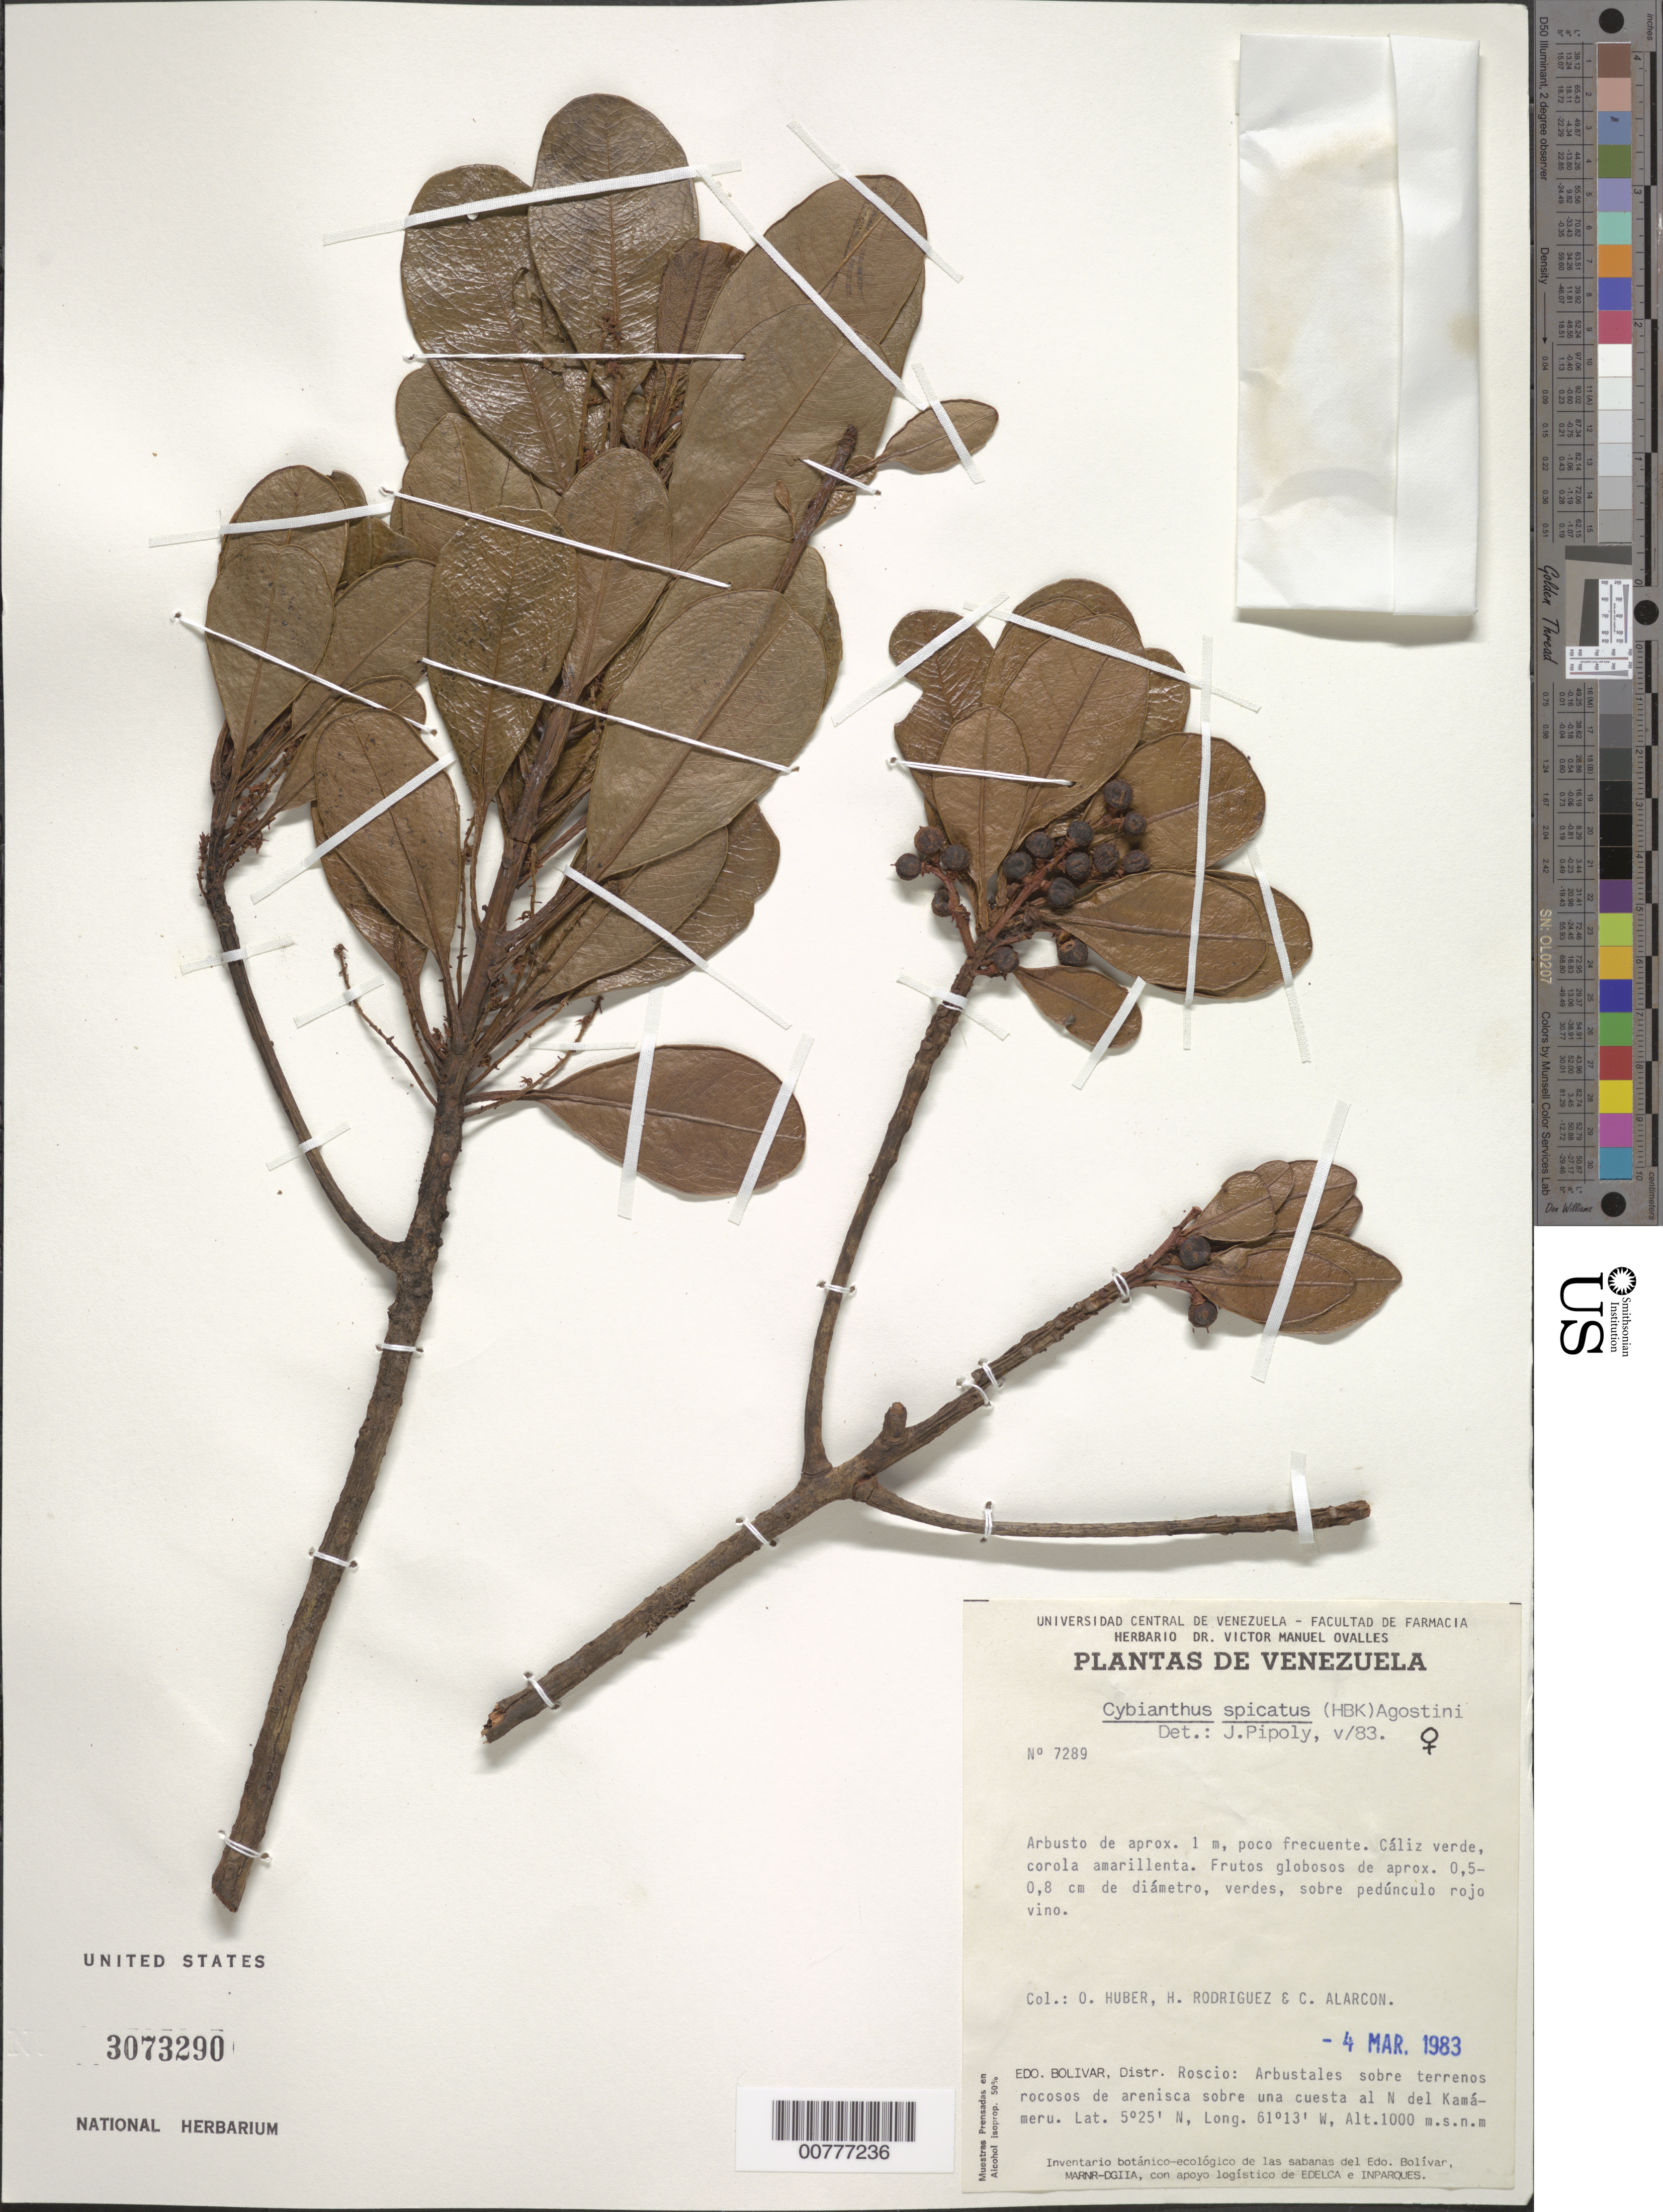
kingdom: Plantae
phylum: Tracheophyta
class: Magnoliopsida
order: Ericales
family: Primulaceae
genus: Cybianthus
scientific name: Cybianthus spicatus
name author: (Kunth) G. Agostini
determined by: Pipoly, J. J., III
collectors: O. Huber, H. Rodriguez & C. Alarcon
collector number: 7289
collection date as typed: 4-Mar-83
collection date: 1983-03-04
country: Venezuela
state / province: Bolívar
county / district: Roscio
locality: Kamá-meru, N of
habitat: Arbustales sobre terrenos rocosos de arenisca sobre una cuesta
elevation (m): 1000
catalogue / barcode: US 3073290